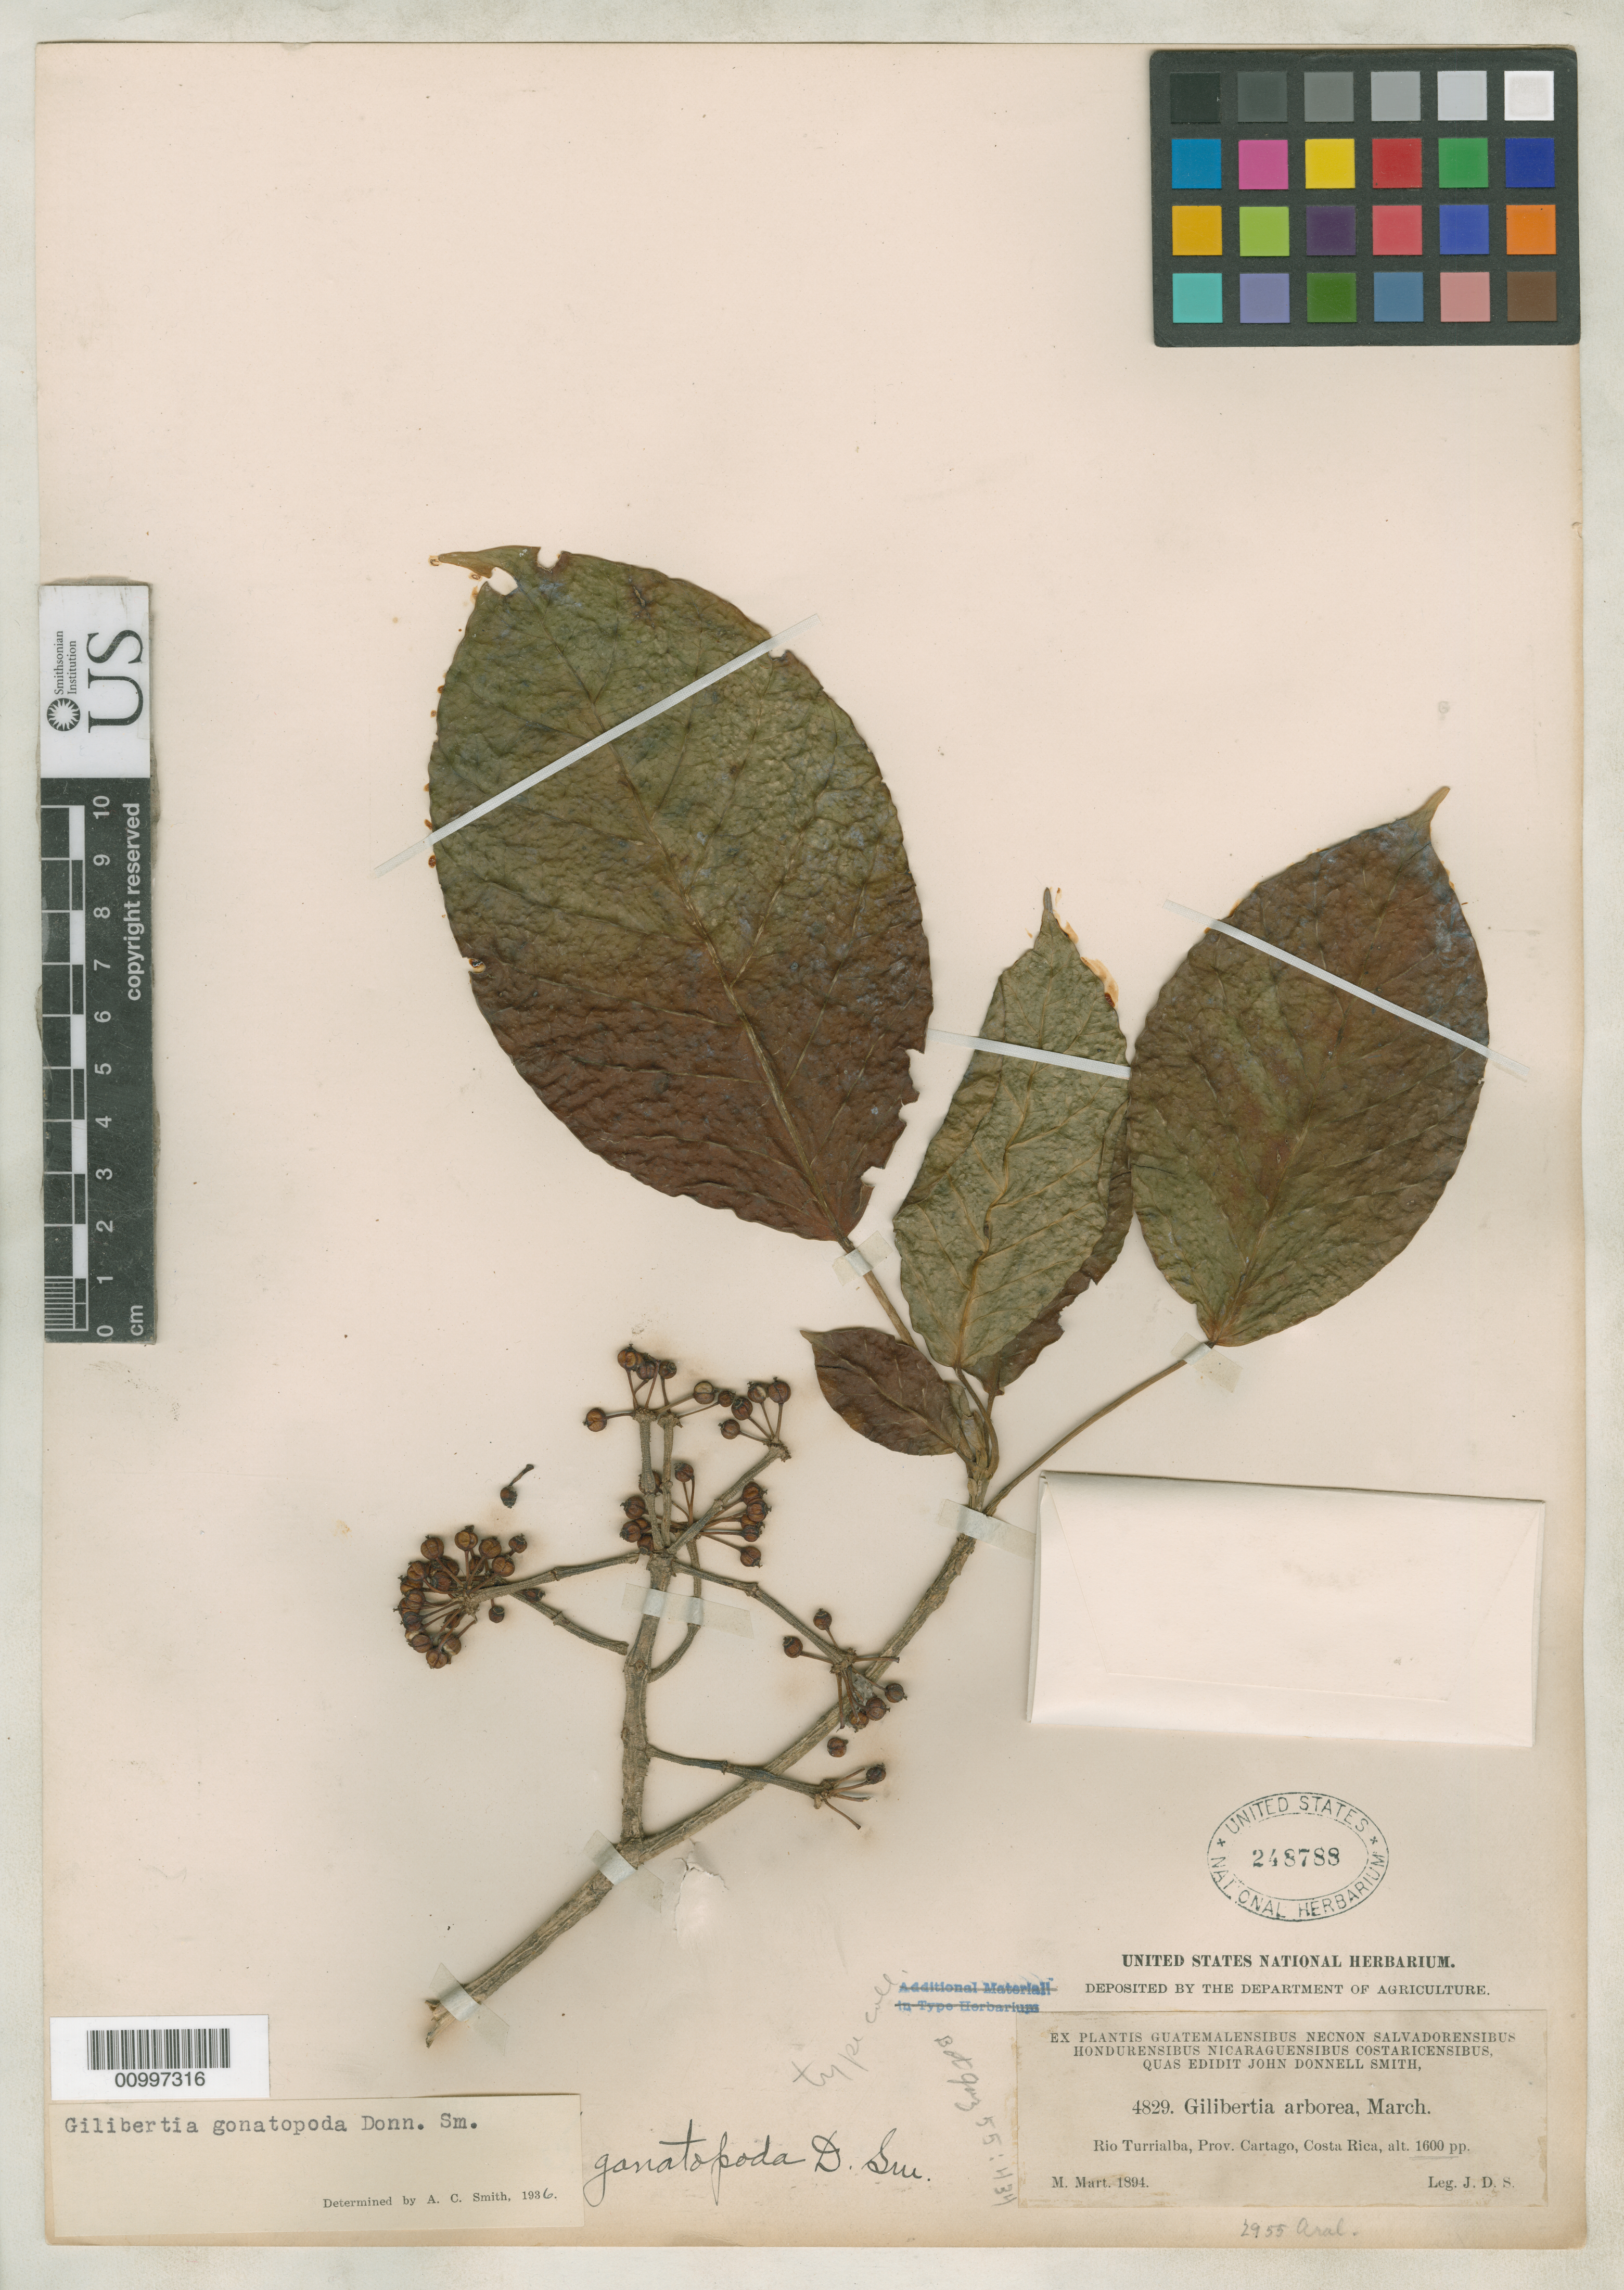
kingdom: Plantae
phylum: Tracheophyta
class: Magnoliopsida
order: Apiales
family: Araliaceae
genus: Gilibertia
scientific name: Gilibertia gonatopoda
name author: Donn. Sm.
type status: Syntype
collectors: J. Donnell Smith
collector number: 4829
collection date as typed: Mar 1894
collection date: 1894-03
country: Costa Rica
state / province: Cartago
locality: Rio Turrialba.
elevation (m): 488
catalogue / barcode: US 248788